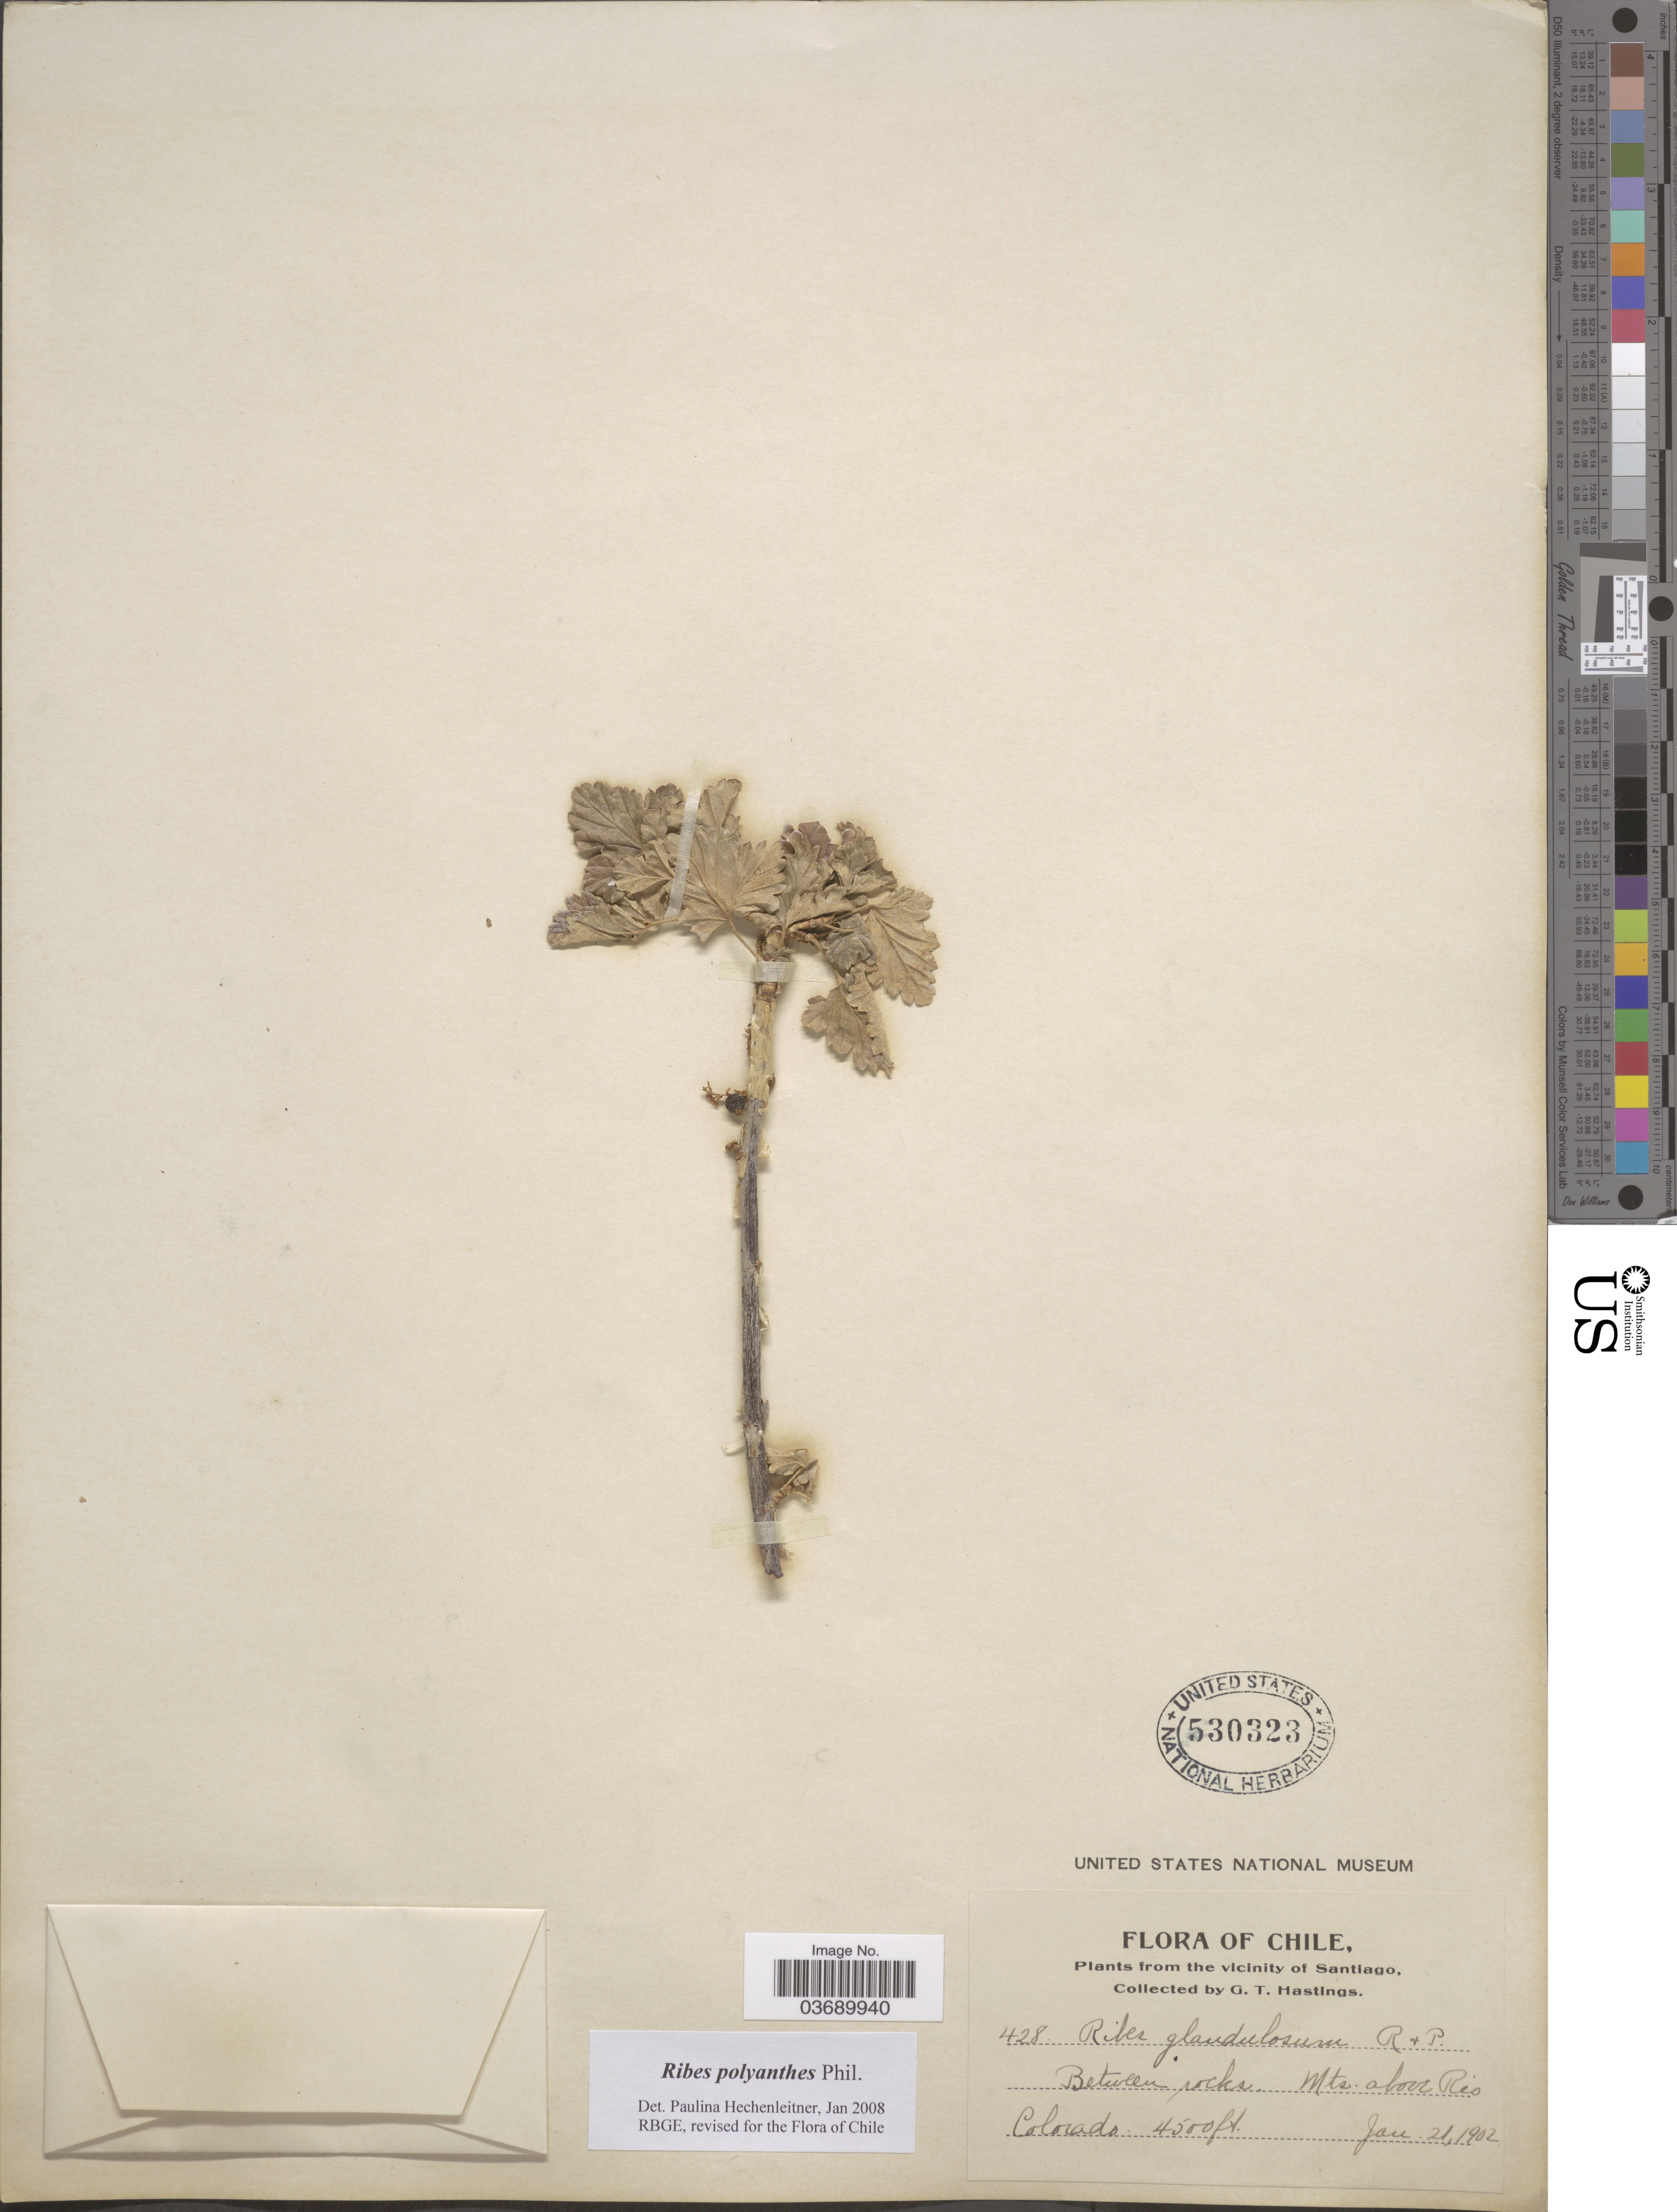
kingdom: Plantae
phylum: Tracheophyta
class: Magnoliopsida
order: Saxifragales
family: Grossulariaceae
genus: Ribes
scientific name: Ribes polyanthum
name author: Phil.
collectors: G. Hastings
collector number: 428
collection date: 1902-01-21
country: Chile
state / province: Región Metropolitana (RM)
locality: The vicinity of Santiago. Between rocks, Mts. above Rio Colorado.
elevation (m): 1372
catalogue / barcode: US 530323